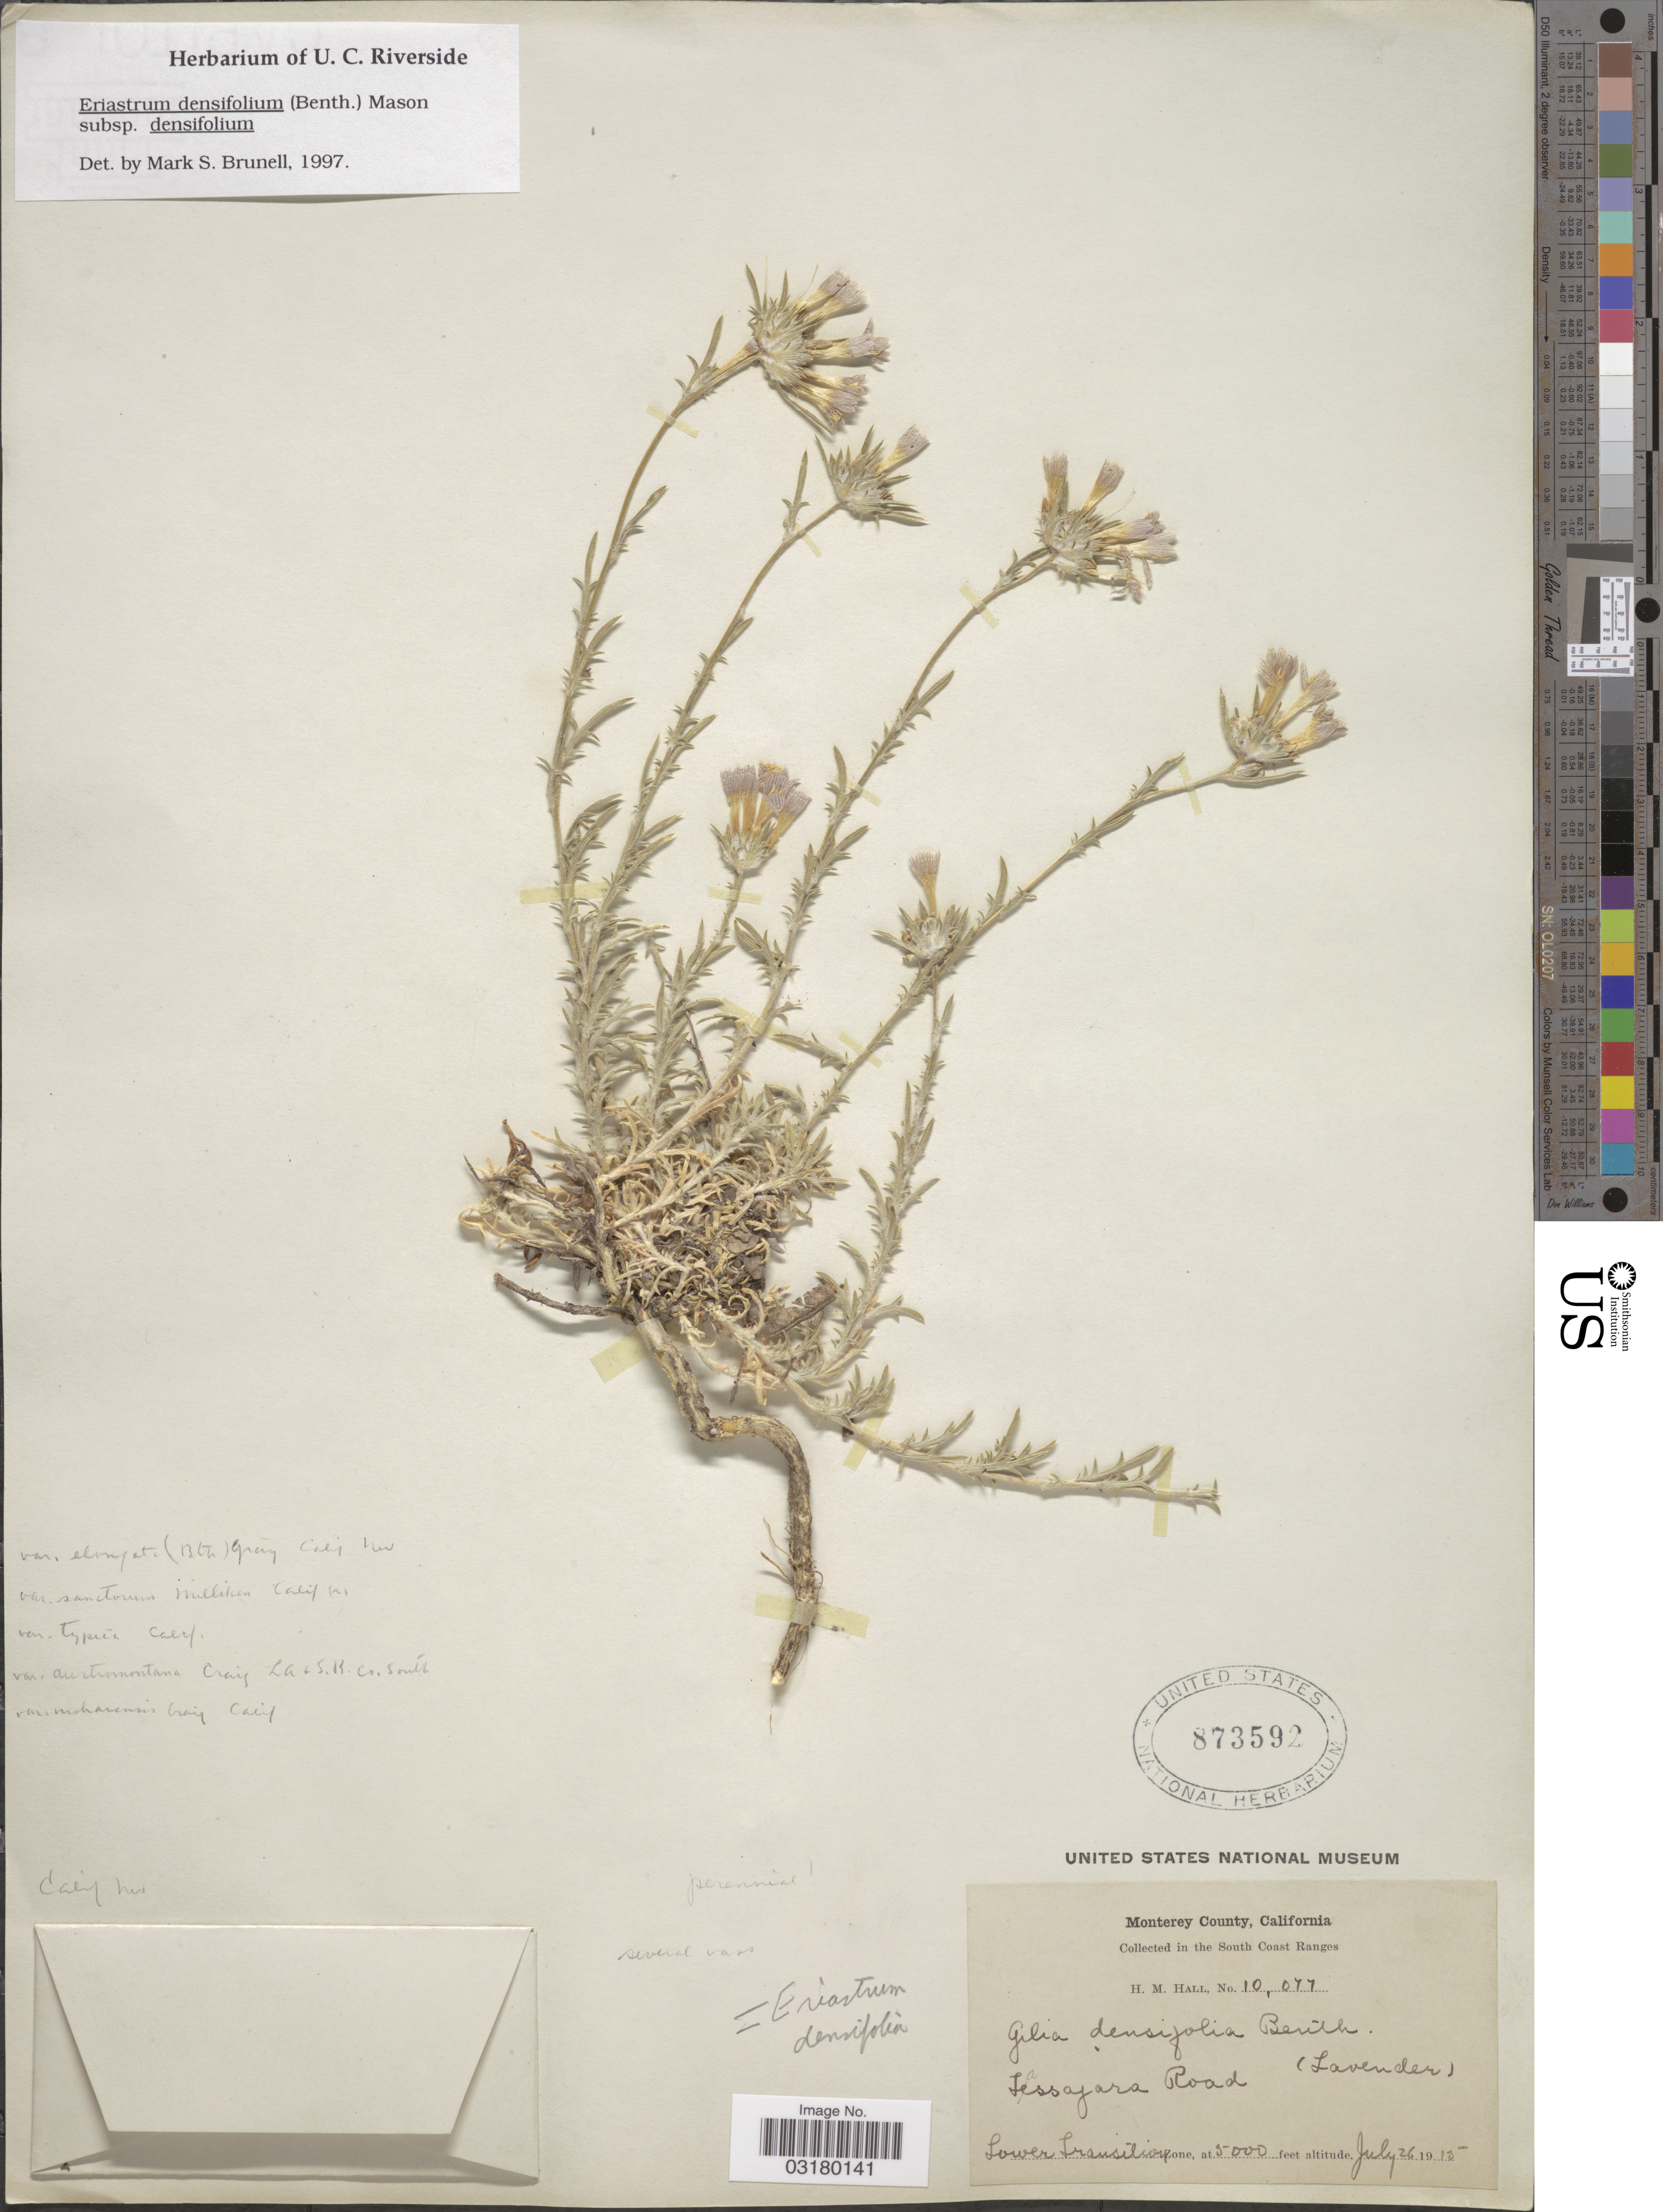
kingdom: Plantae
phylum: Tracheophyta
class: Magnoliopsida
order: Ericales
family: Polemoniaceae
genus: Eriastrum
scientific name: Eriastrum densifolium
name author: (Benth.) H. Mason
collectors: H. M. Hall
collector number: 10077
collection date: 1915-07-26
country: United States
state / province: California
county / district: Monterey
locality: Monterey County. In the South Coast Ranges. Tassajara Road. Lower Transition Zone.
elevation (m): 1524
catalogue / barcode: US 873592